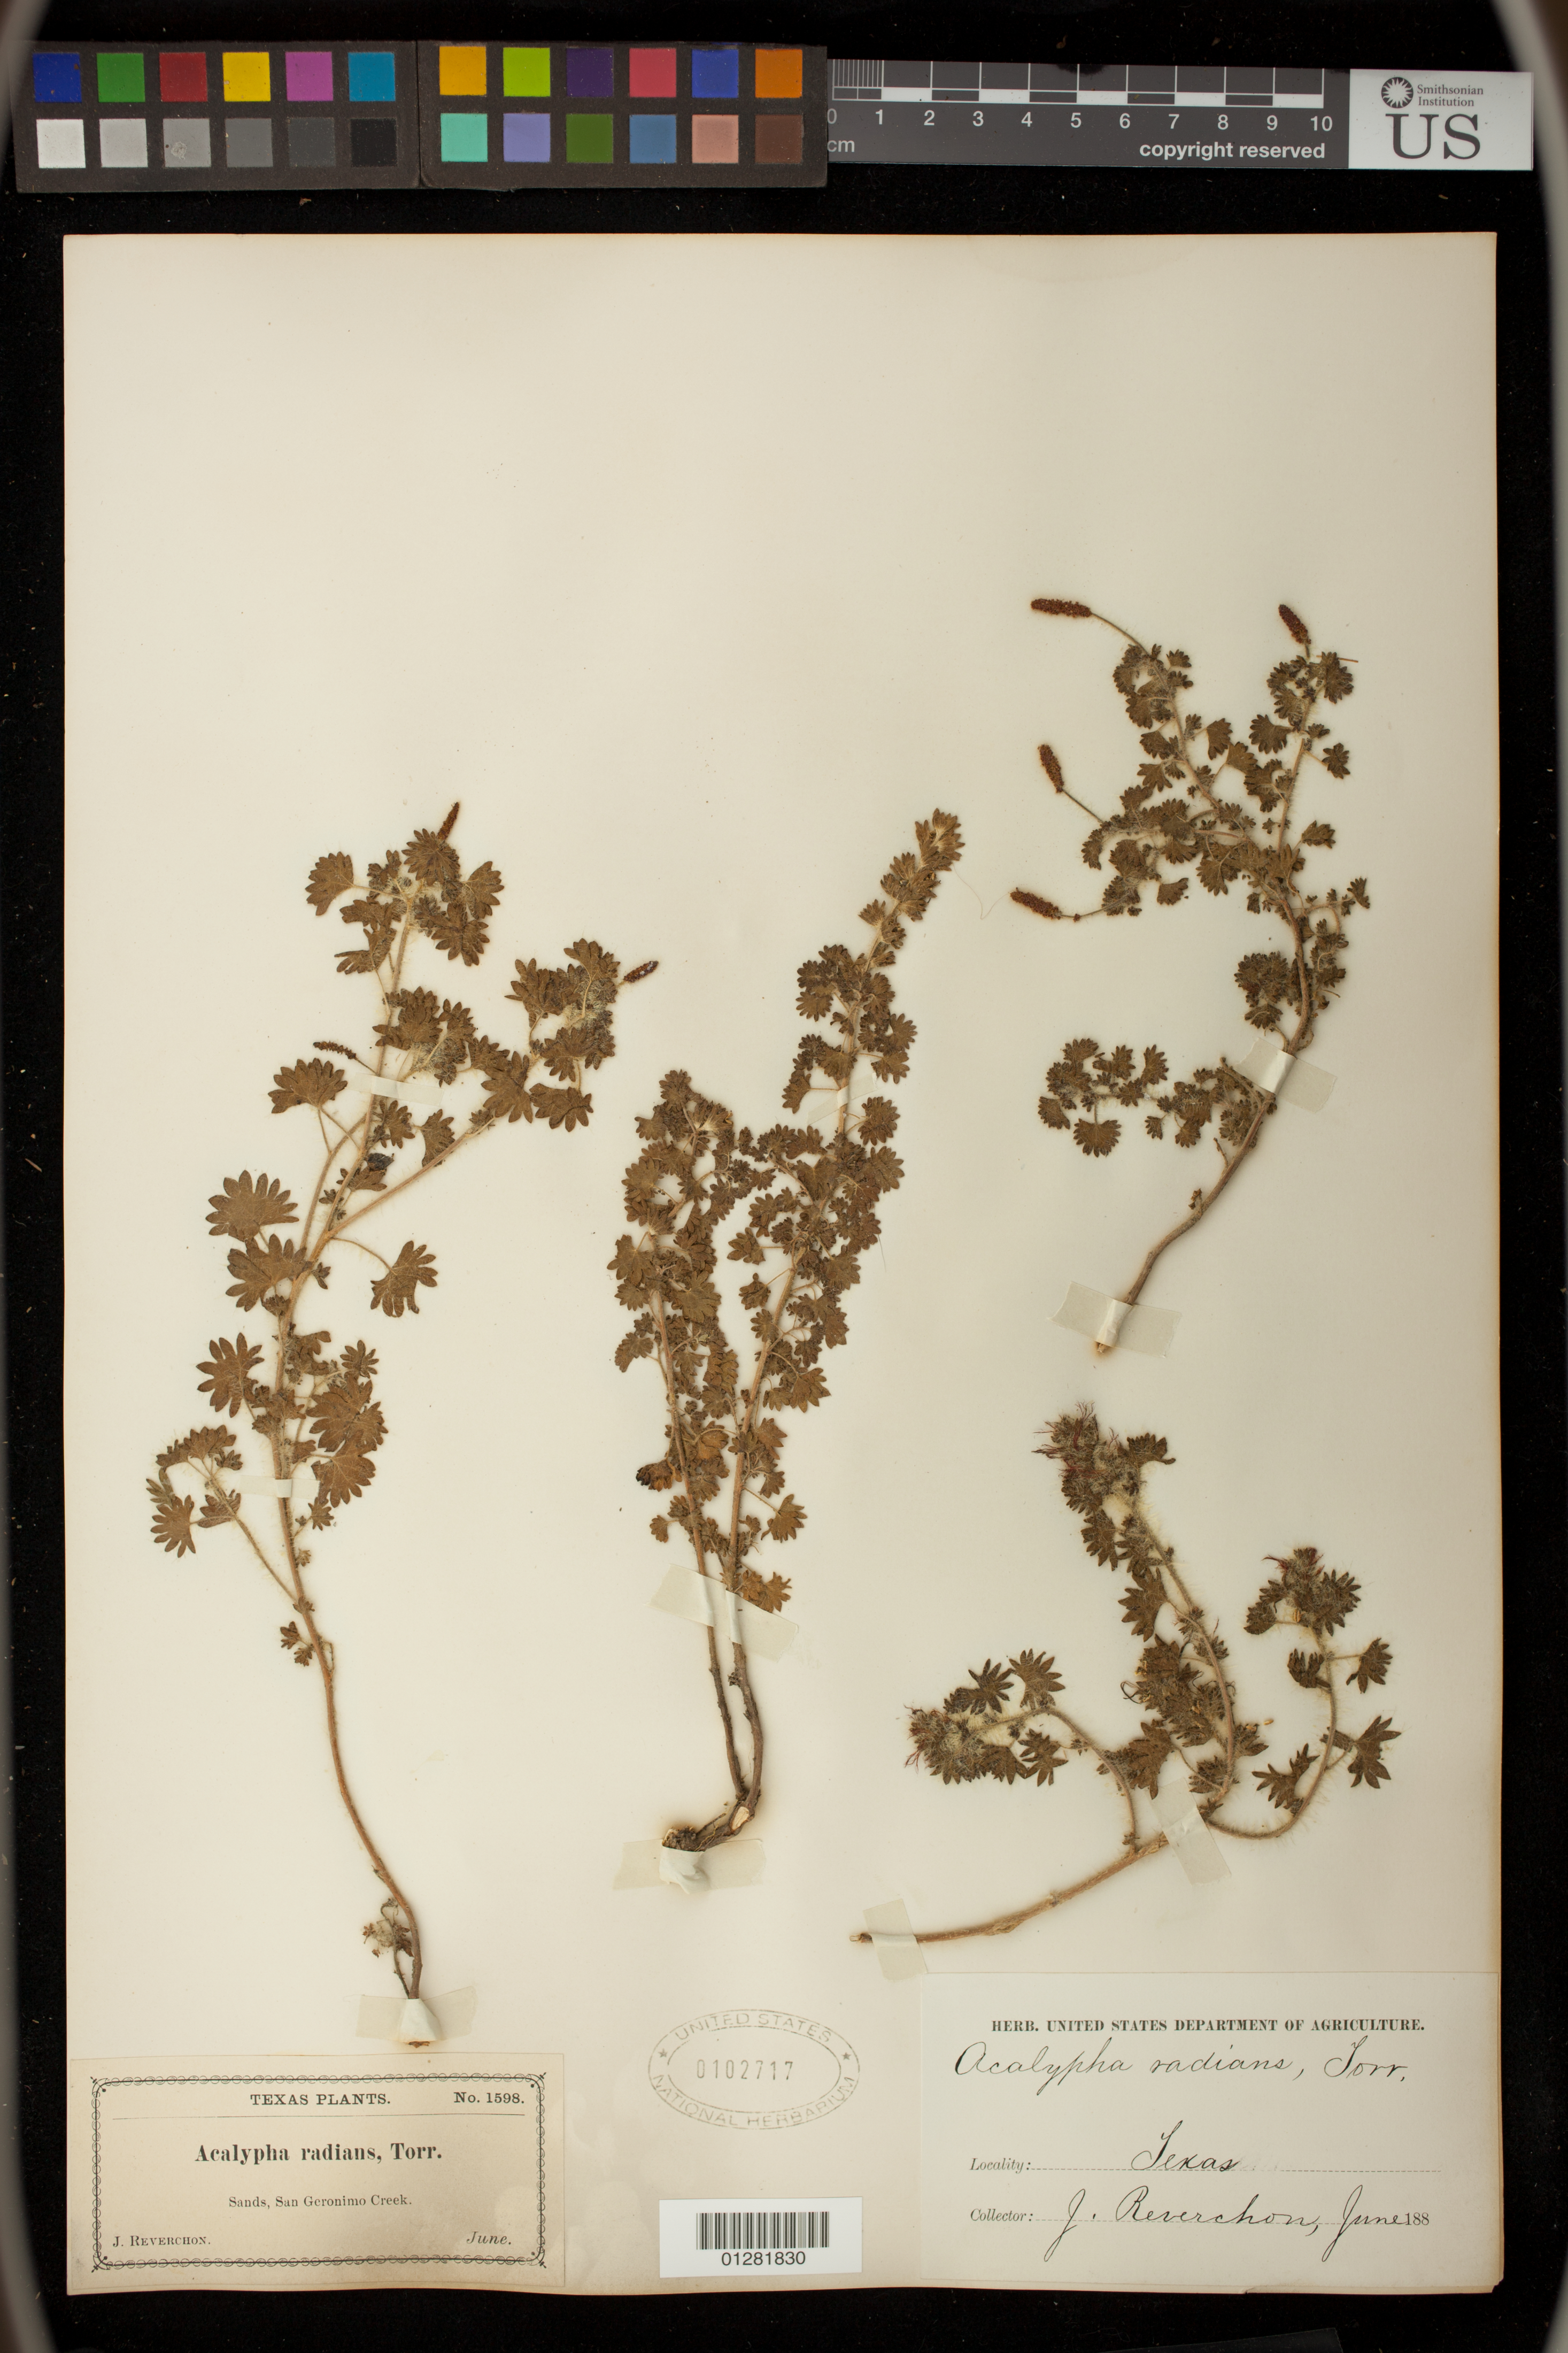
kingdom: Plantae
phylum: Tracheophyta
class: Magnoliopsida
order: Malpighiales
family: Euphorbiaceae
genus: Acalypha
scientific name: Acalypha radians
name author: Torr.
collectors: J. Reverchon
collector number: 1598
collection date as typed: Jun 188-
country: United States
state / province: Texas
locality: San Geronimo Creek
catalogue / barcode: US 102717